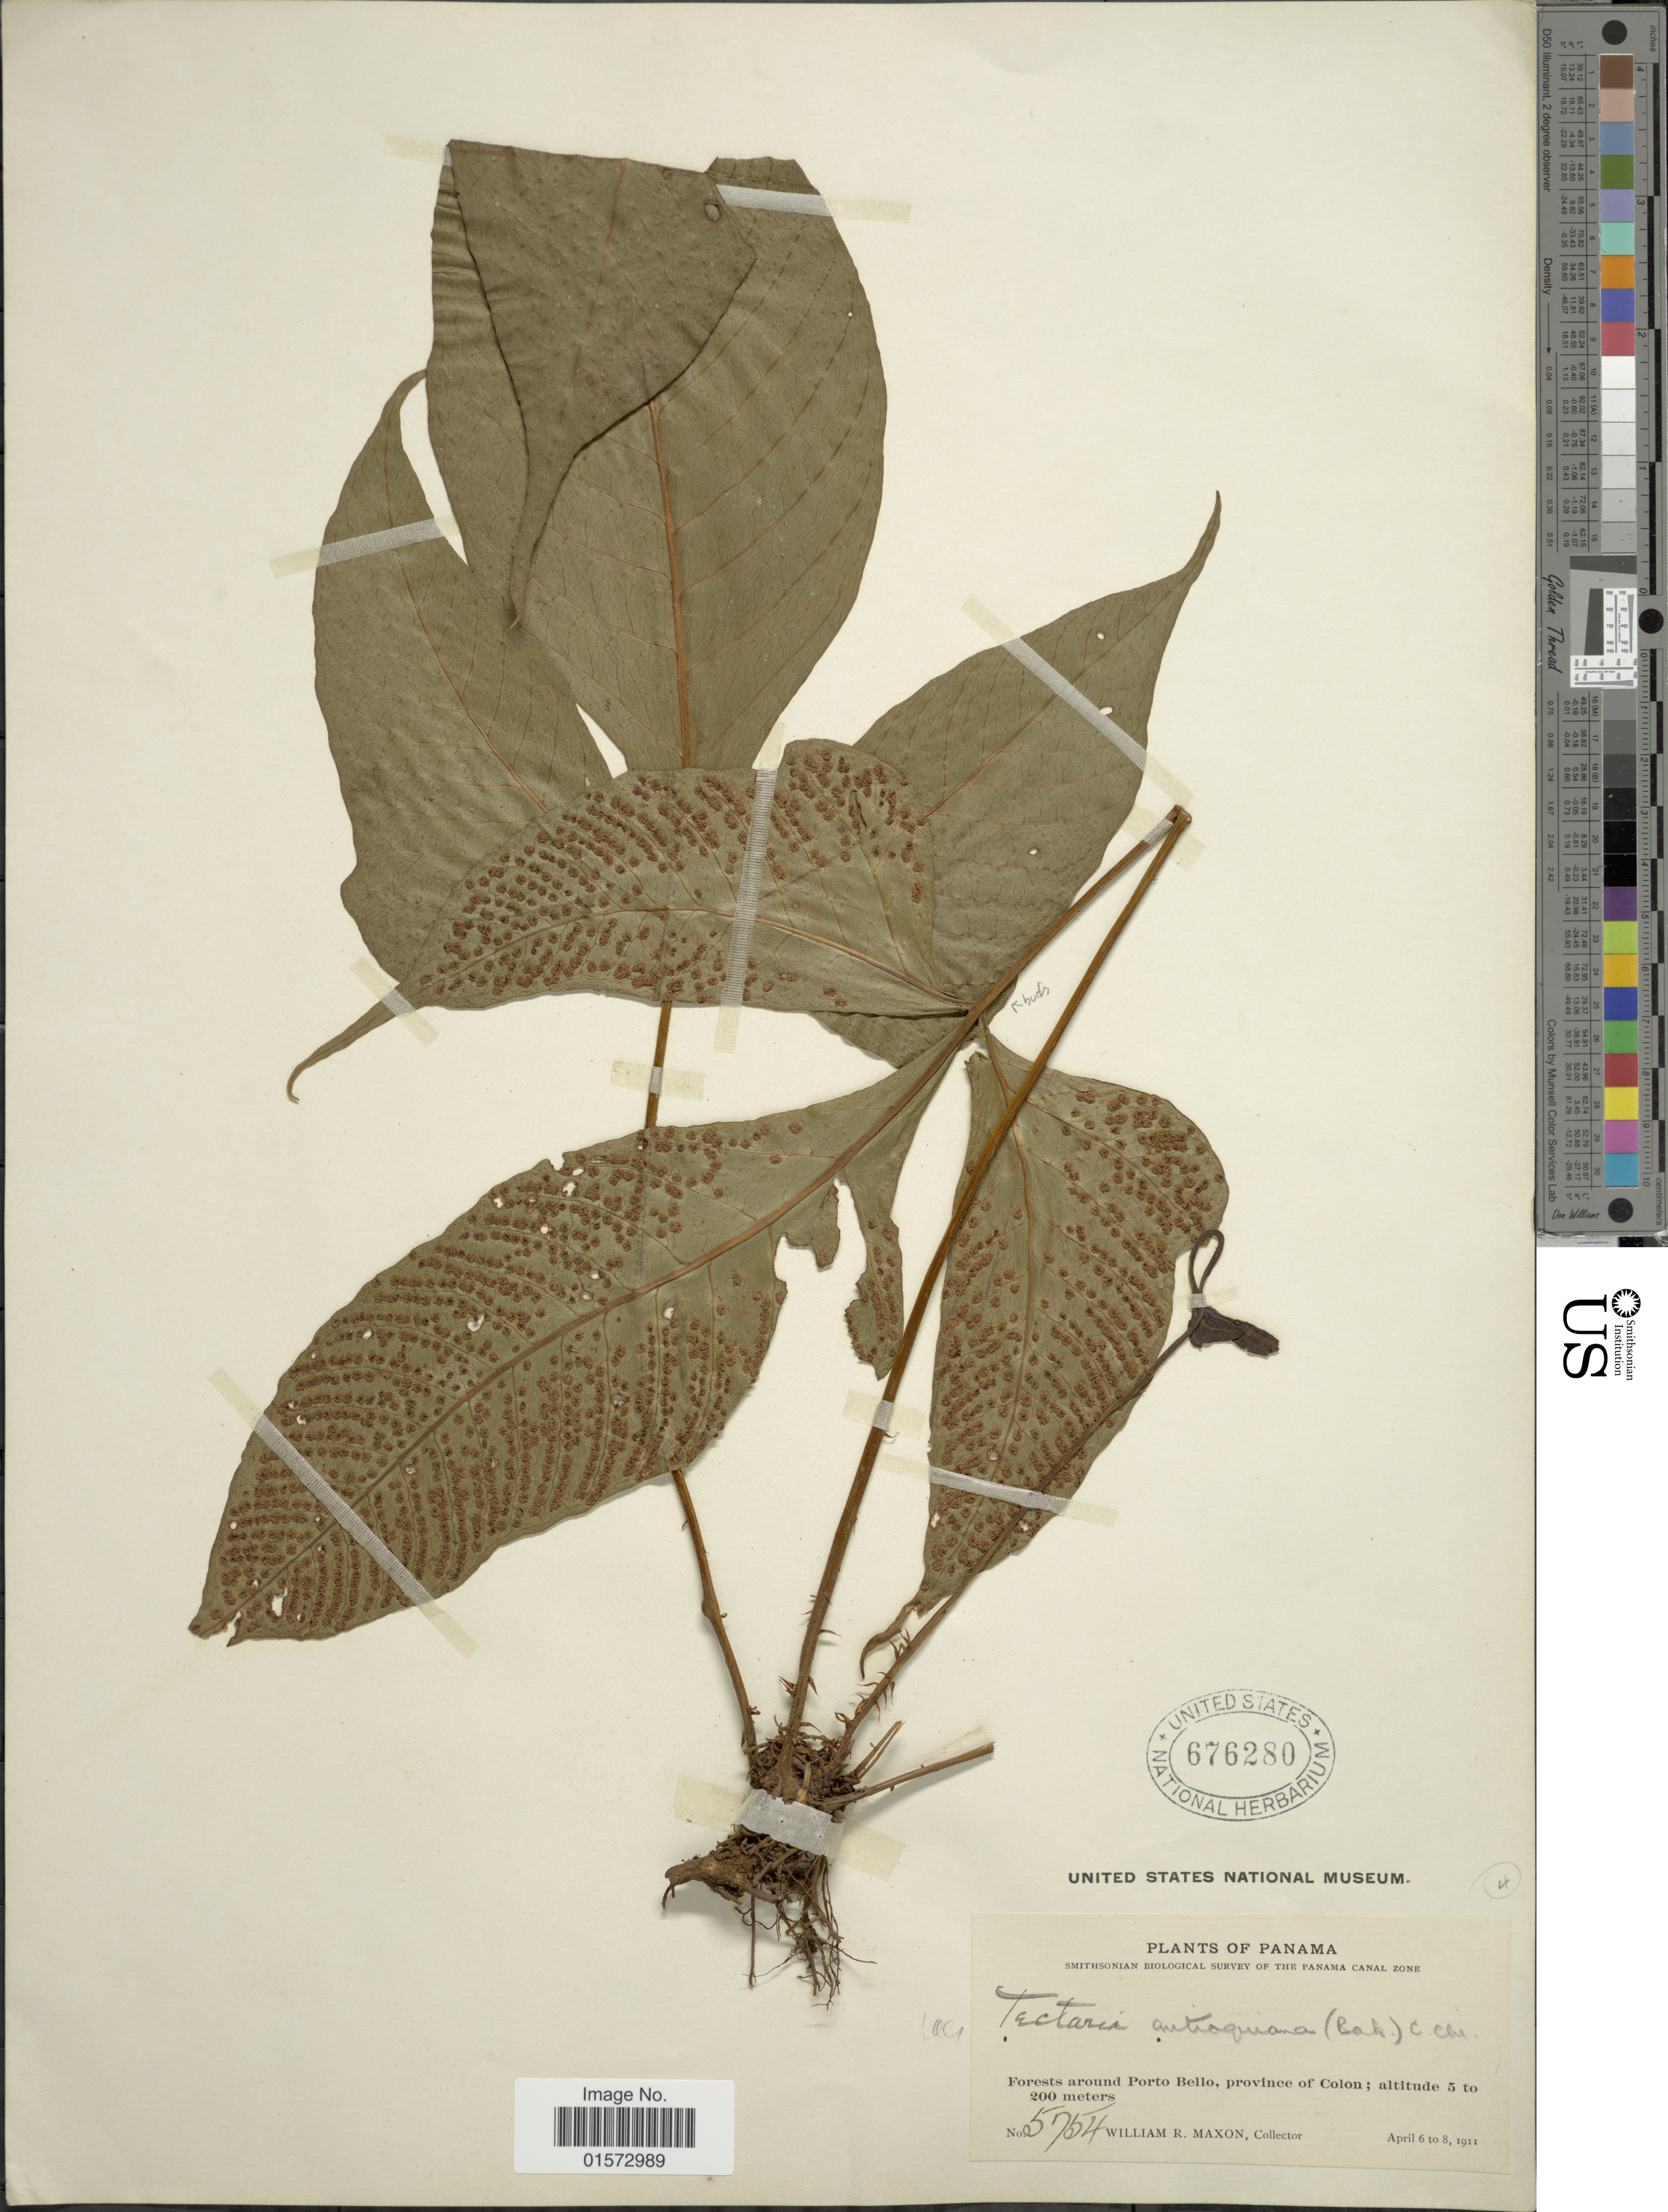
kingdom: Plantae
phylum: Tracheophyta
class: Polypodiopsida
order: Polypodiales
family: Tectariaceae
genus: Tectaria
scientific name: Tectaria antioquiana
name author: (Baker) C. Chr.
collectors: W. R. Maxon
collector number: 5754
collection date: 1911-04-06/1911-04-08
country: Panama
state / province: Colón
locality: Forests around Porto Bello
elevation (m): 5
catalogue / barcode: US 676280